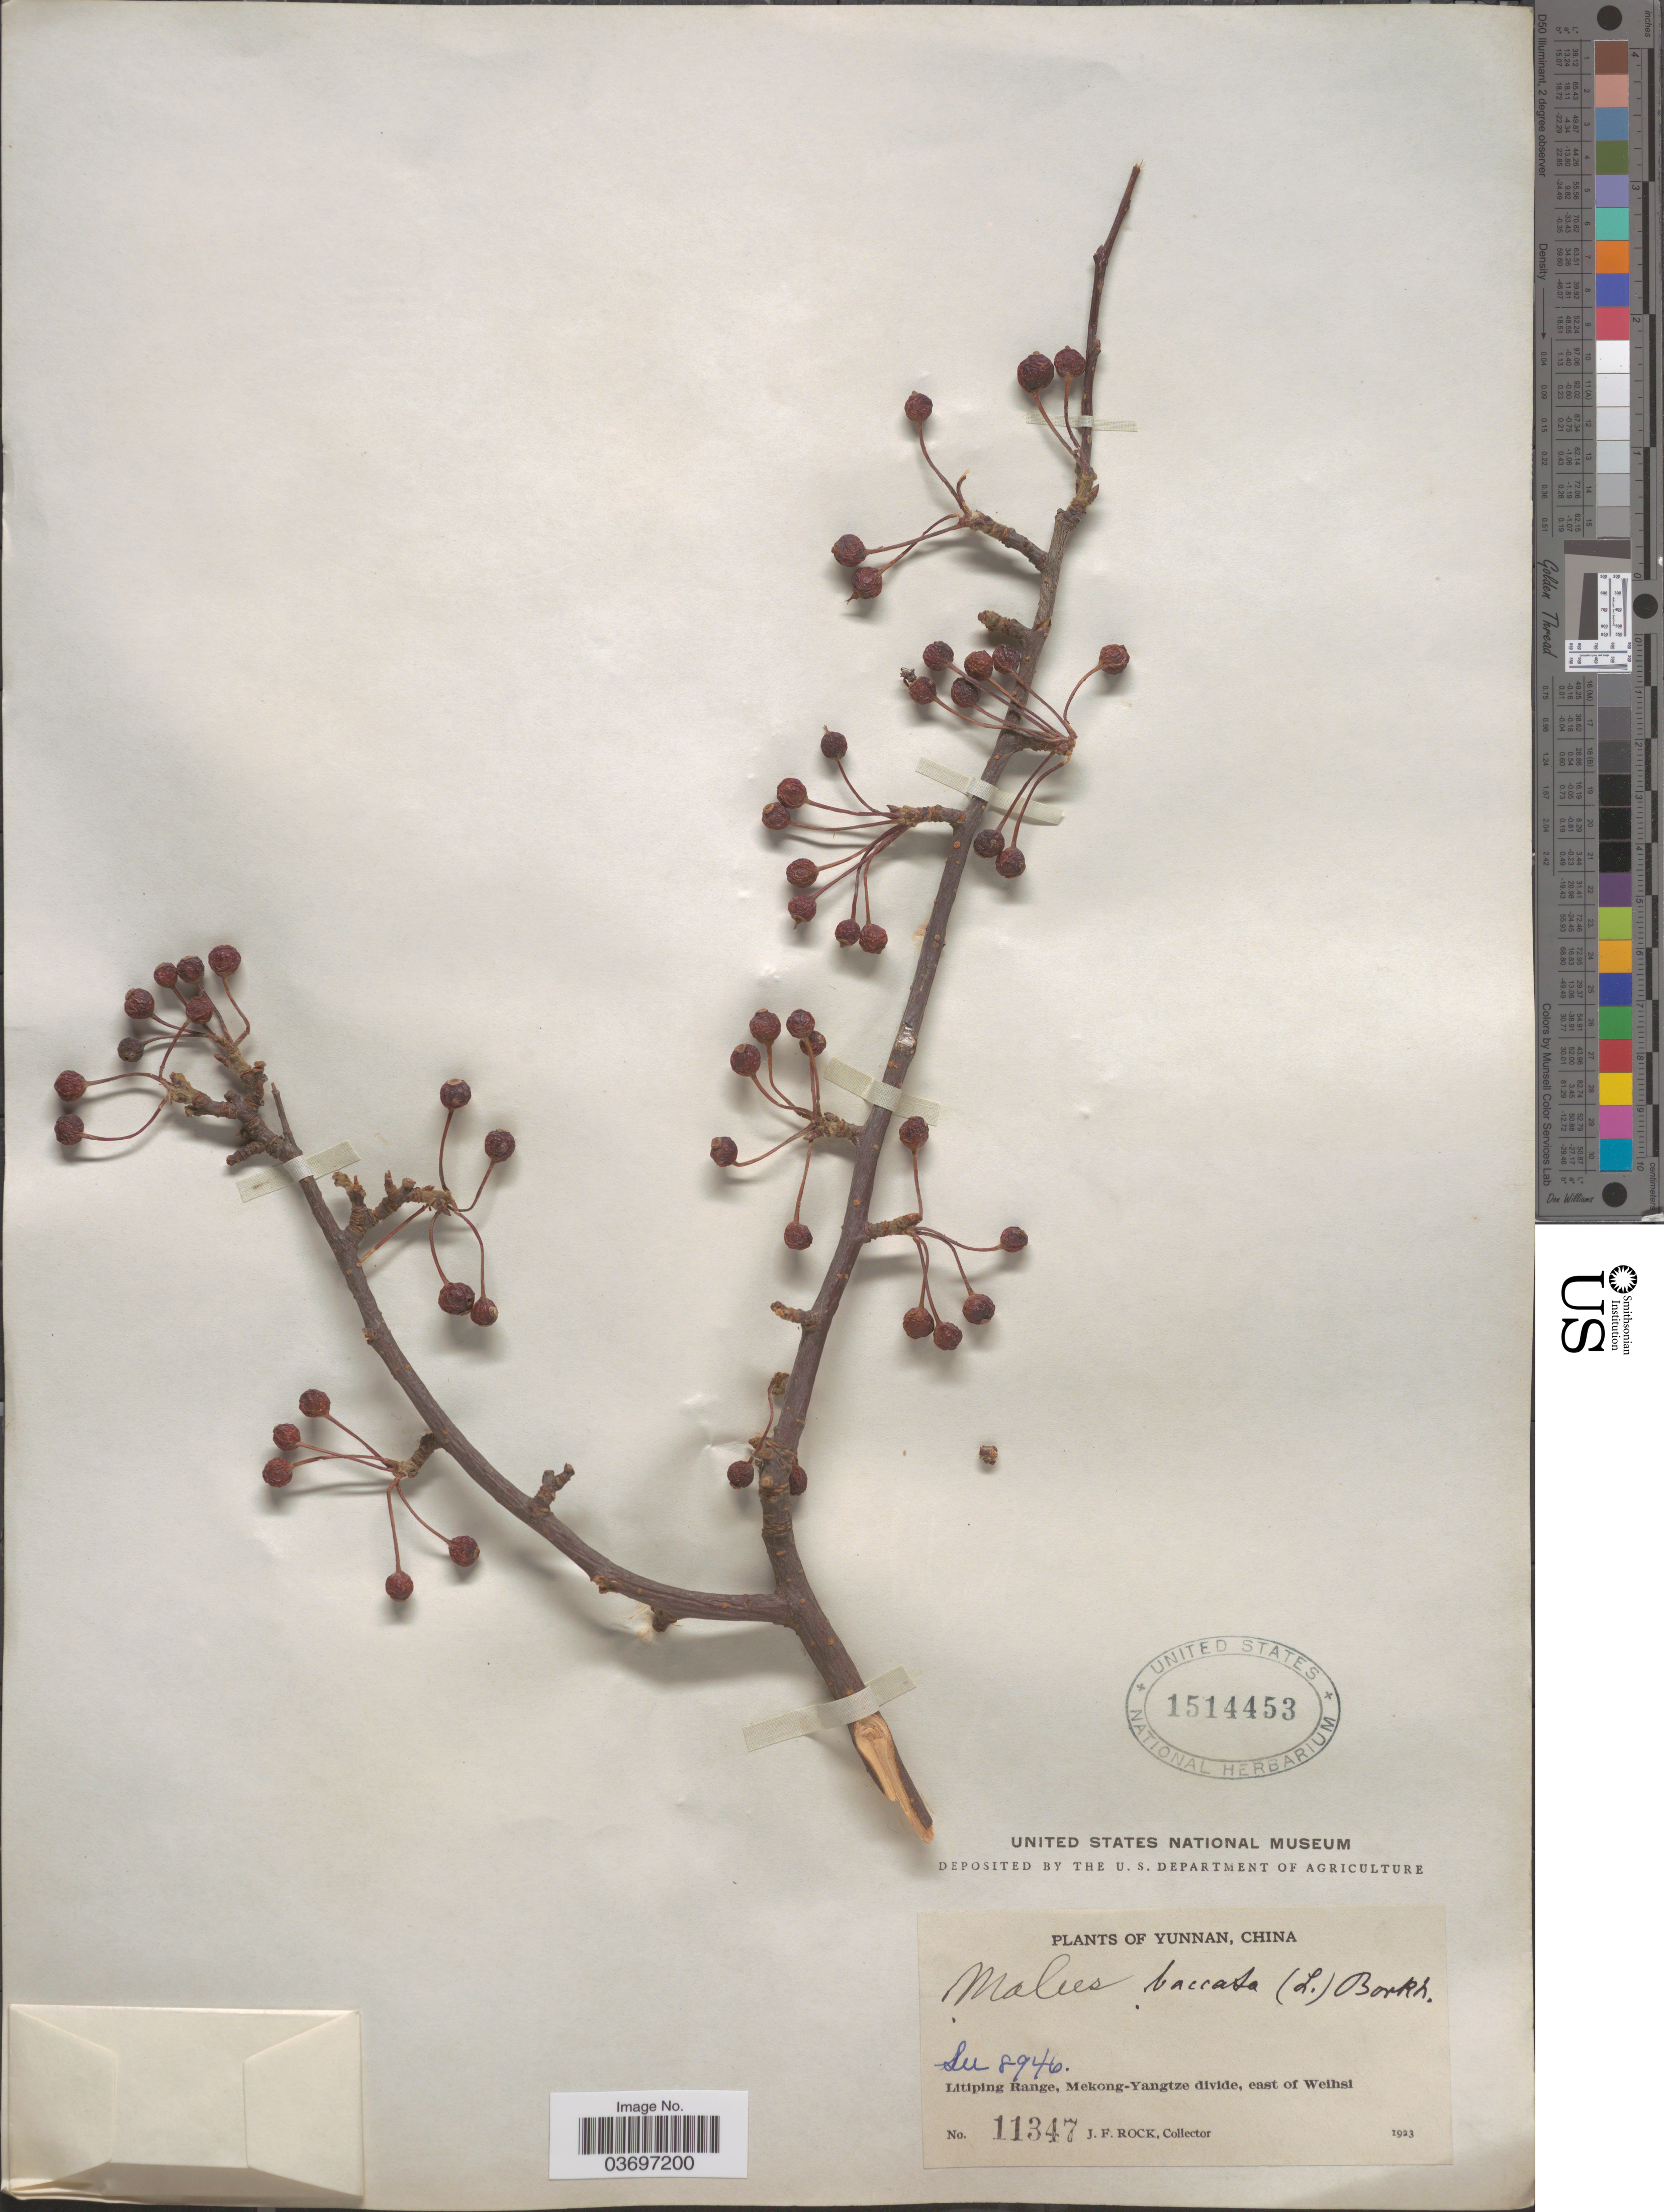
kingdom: Plantae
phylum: Tracheophyta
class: Magnoliopsida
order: Rosales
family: Rosaceae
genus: Malus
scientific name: Malus baccata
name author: (L.) Borkh.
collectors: J. Rock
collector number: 11347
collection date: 1923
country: China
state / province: Yunnan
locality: Lu 8946 [unsure placement]. Litiping Range, Mekong-Yangtze divide, east of Weihsi.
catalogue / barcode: US 1514453